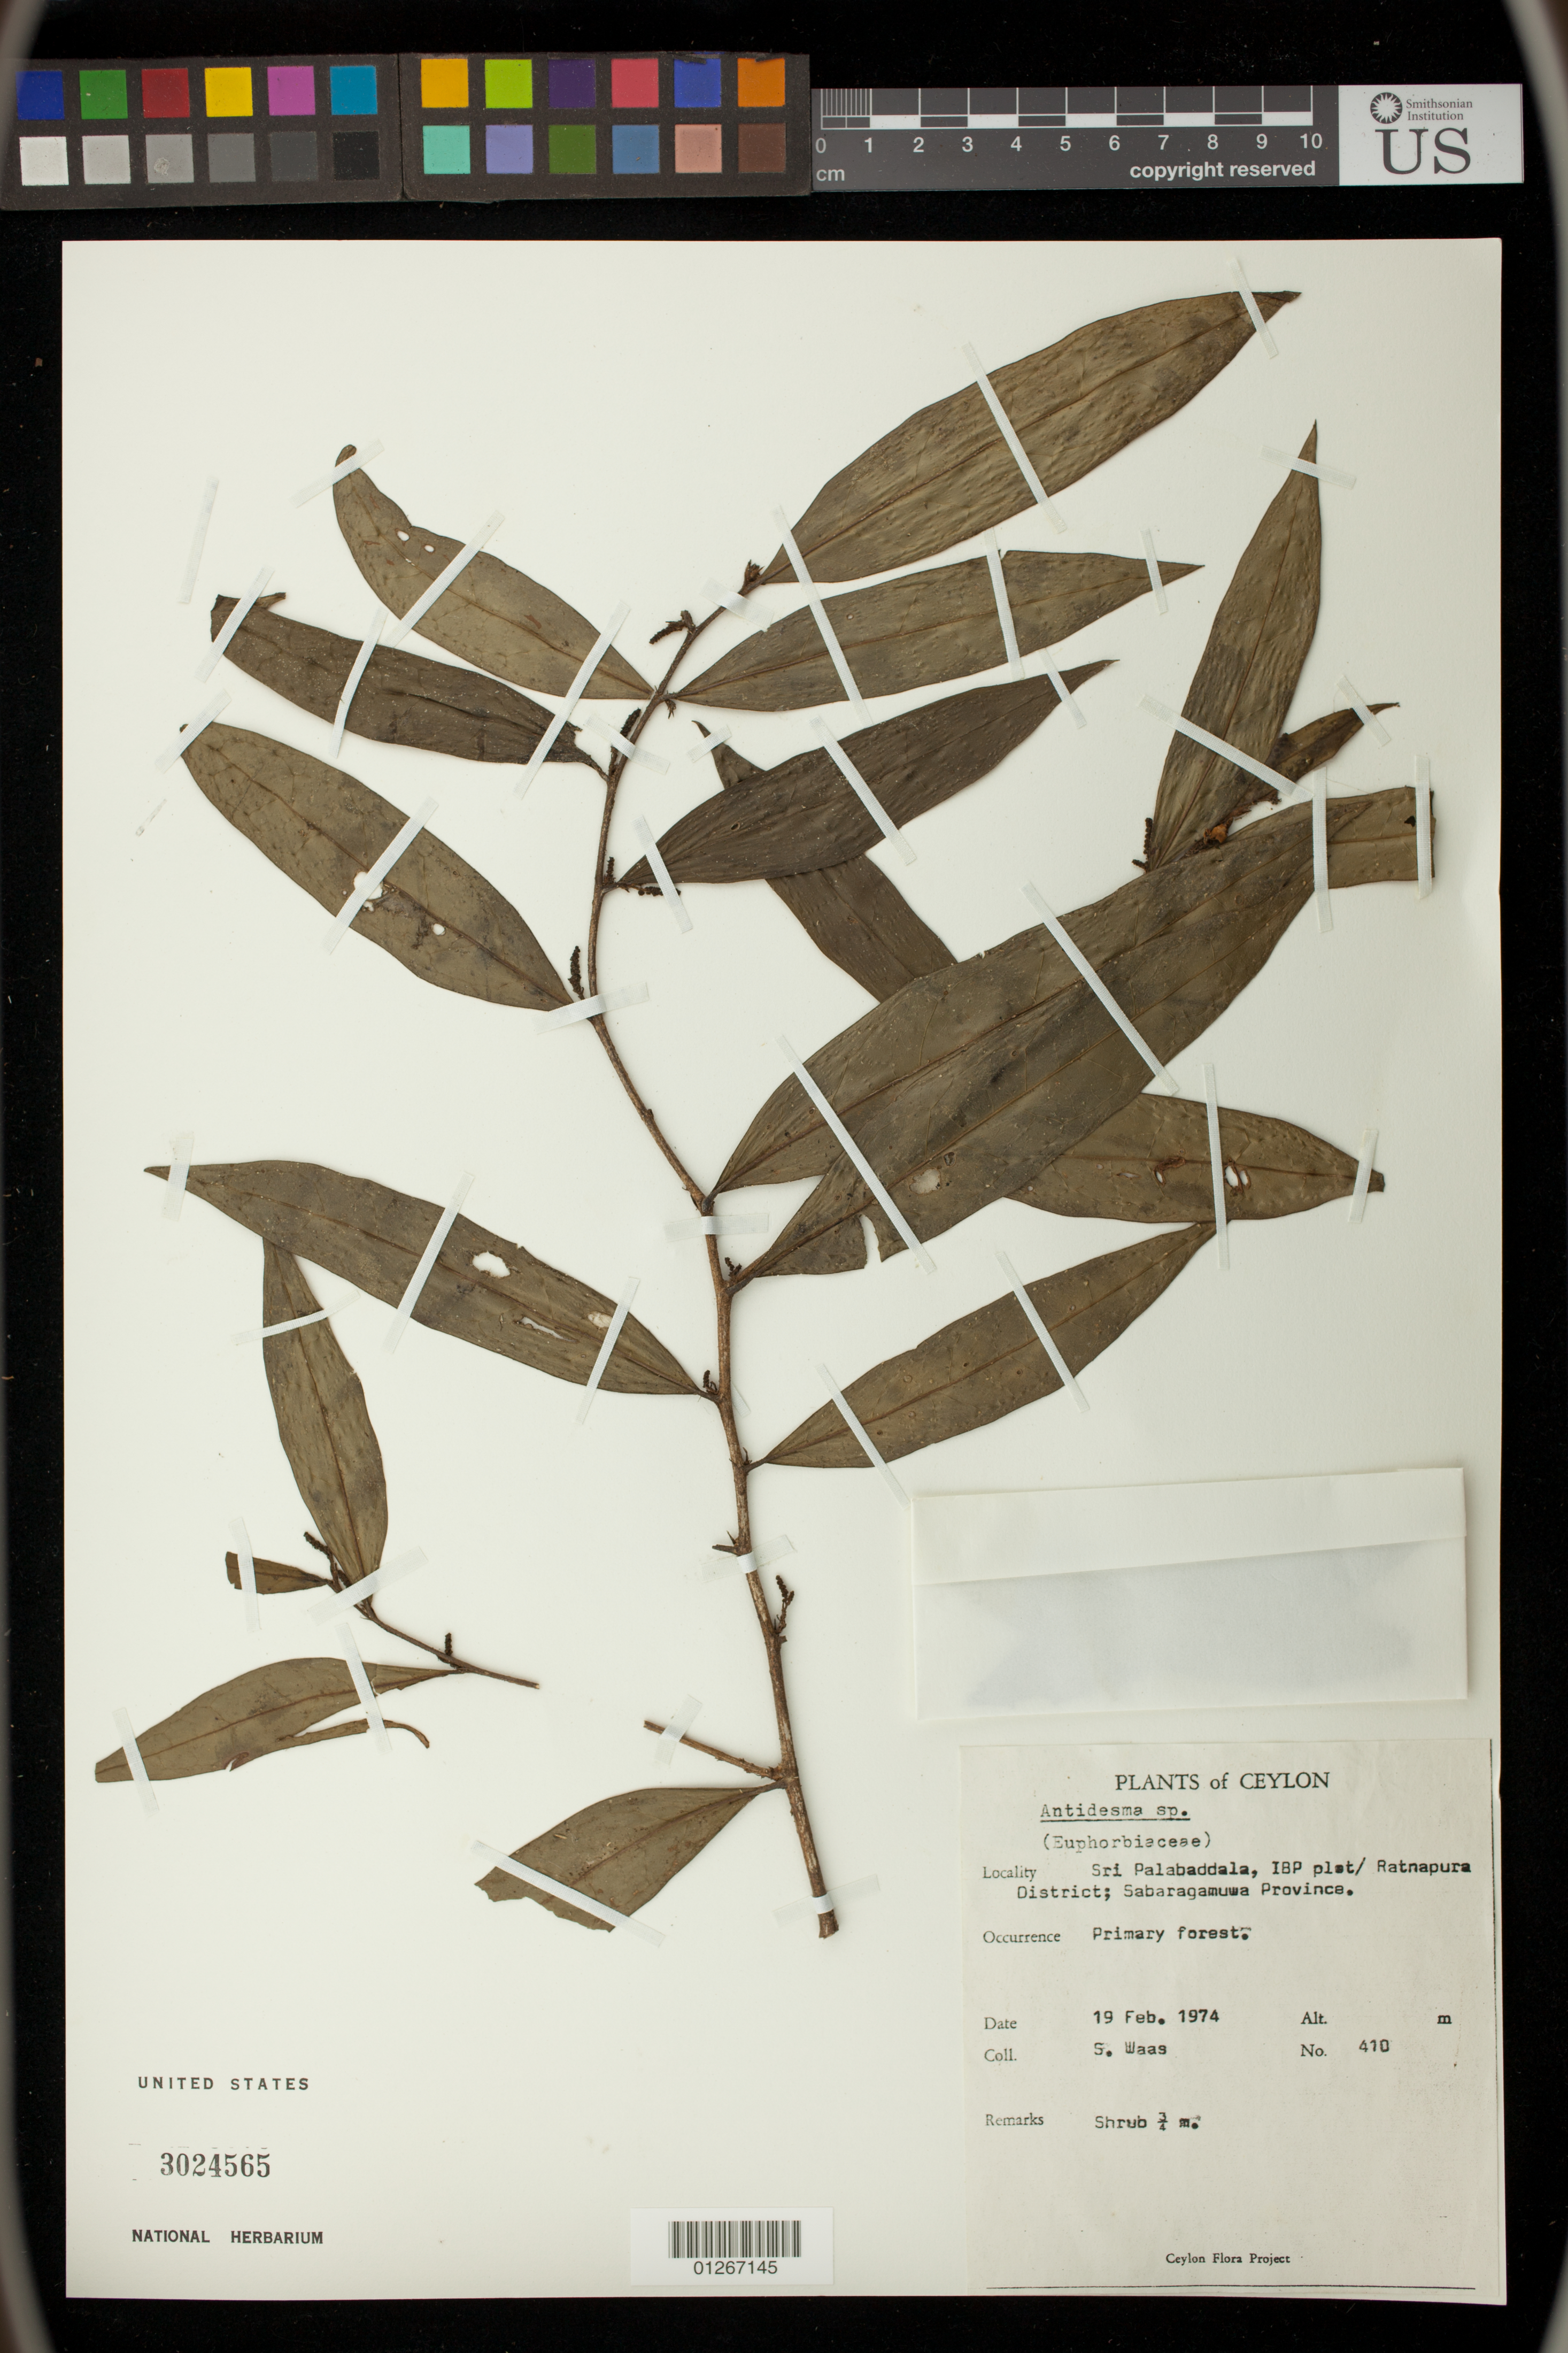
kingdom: Plantae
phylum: Tracheophyta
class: Magnoliopsida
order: Malpighiales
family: Phyllanthaceae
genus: Antidesma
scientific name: Antidesma sp.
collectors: S. Waas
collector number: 410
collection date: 1974-02-19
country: Sri Lanka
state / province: Sabaragamuwa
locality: Sri Palabaddala, IBP plot/ Ratnapura District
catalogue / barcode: US 3024565